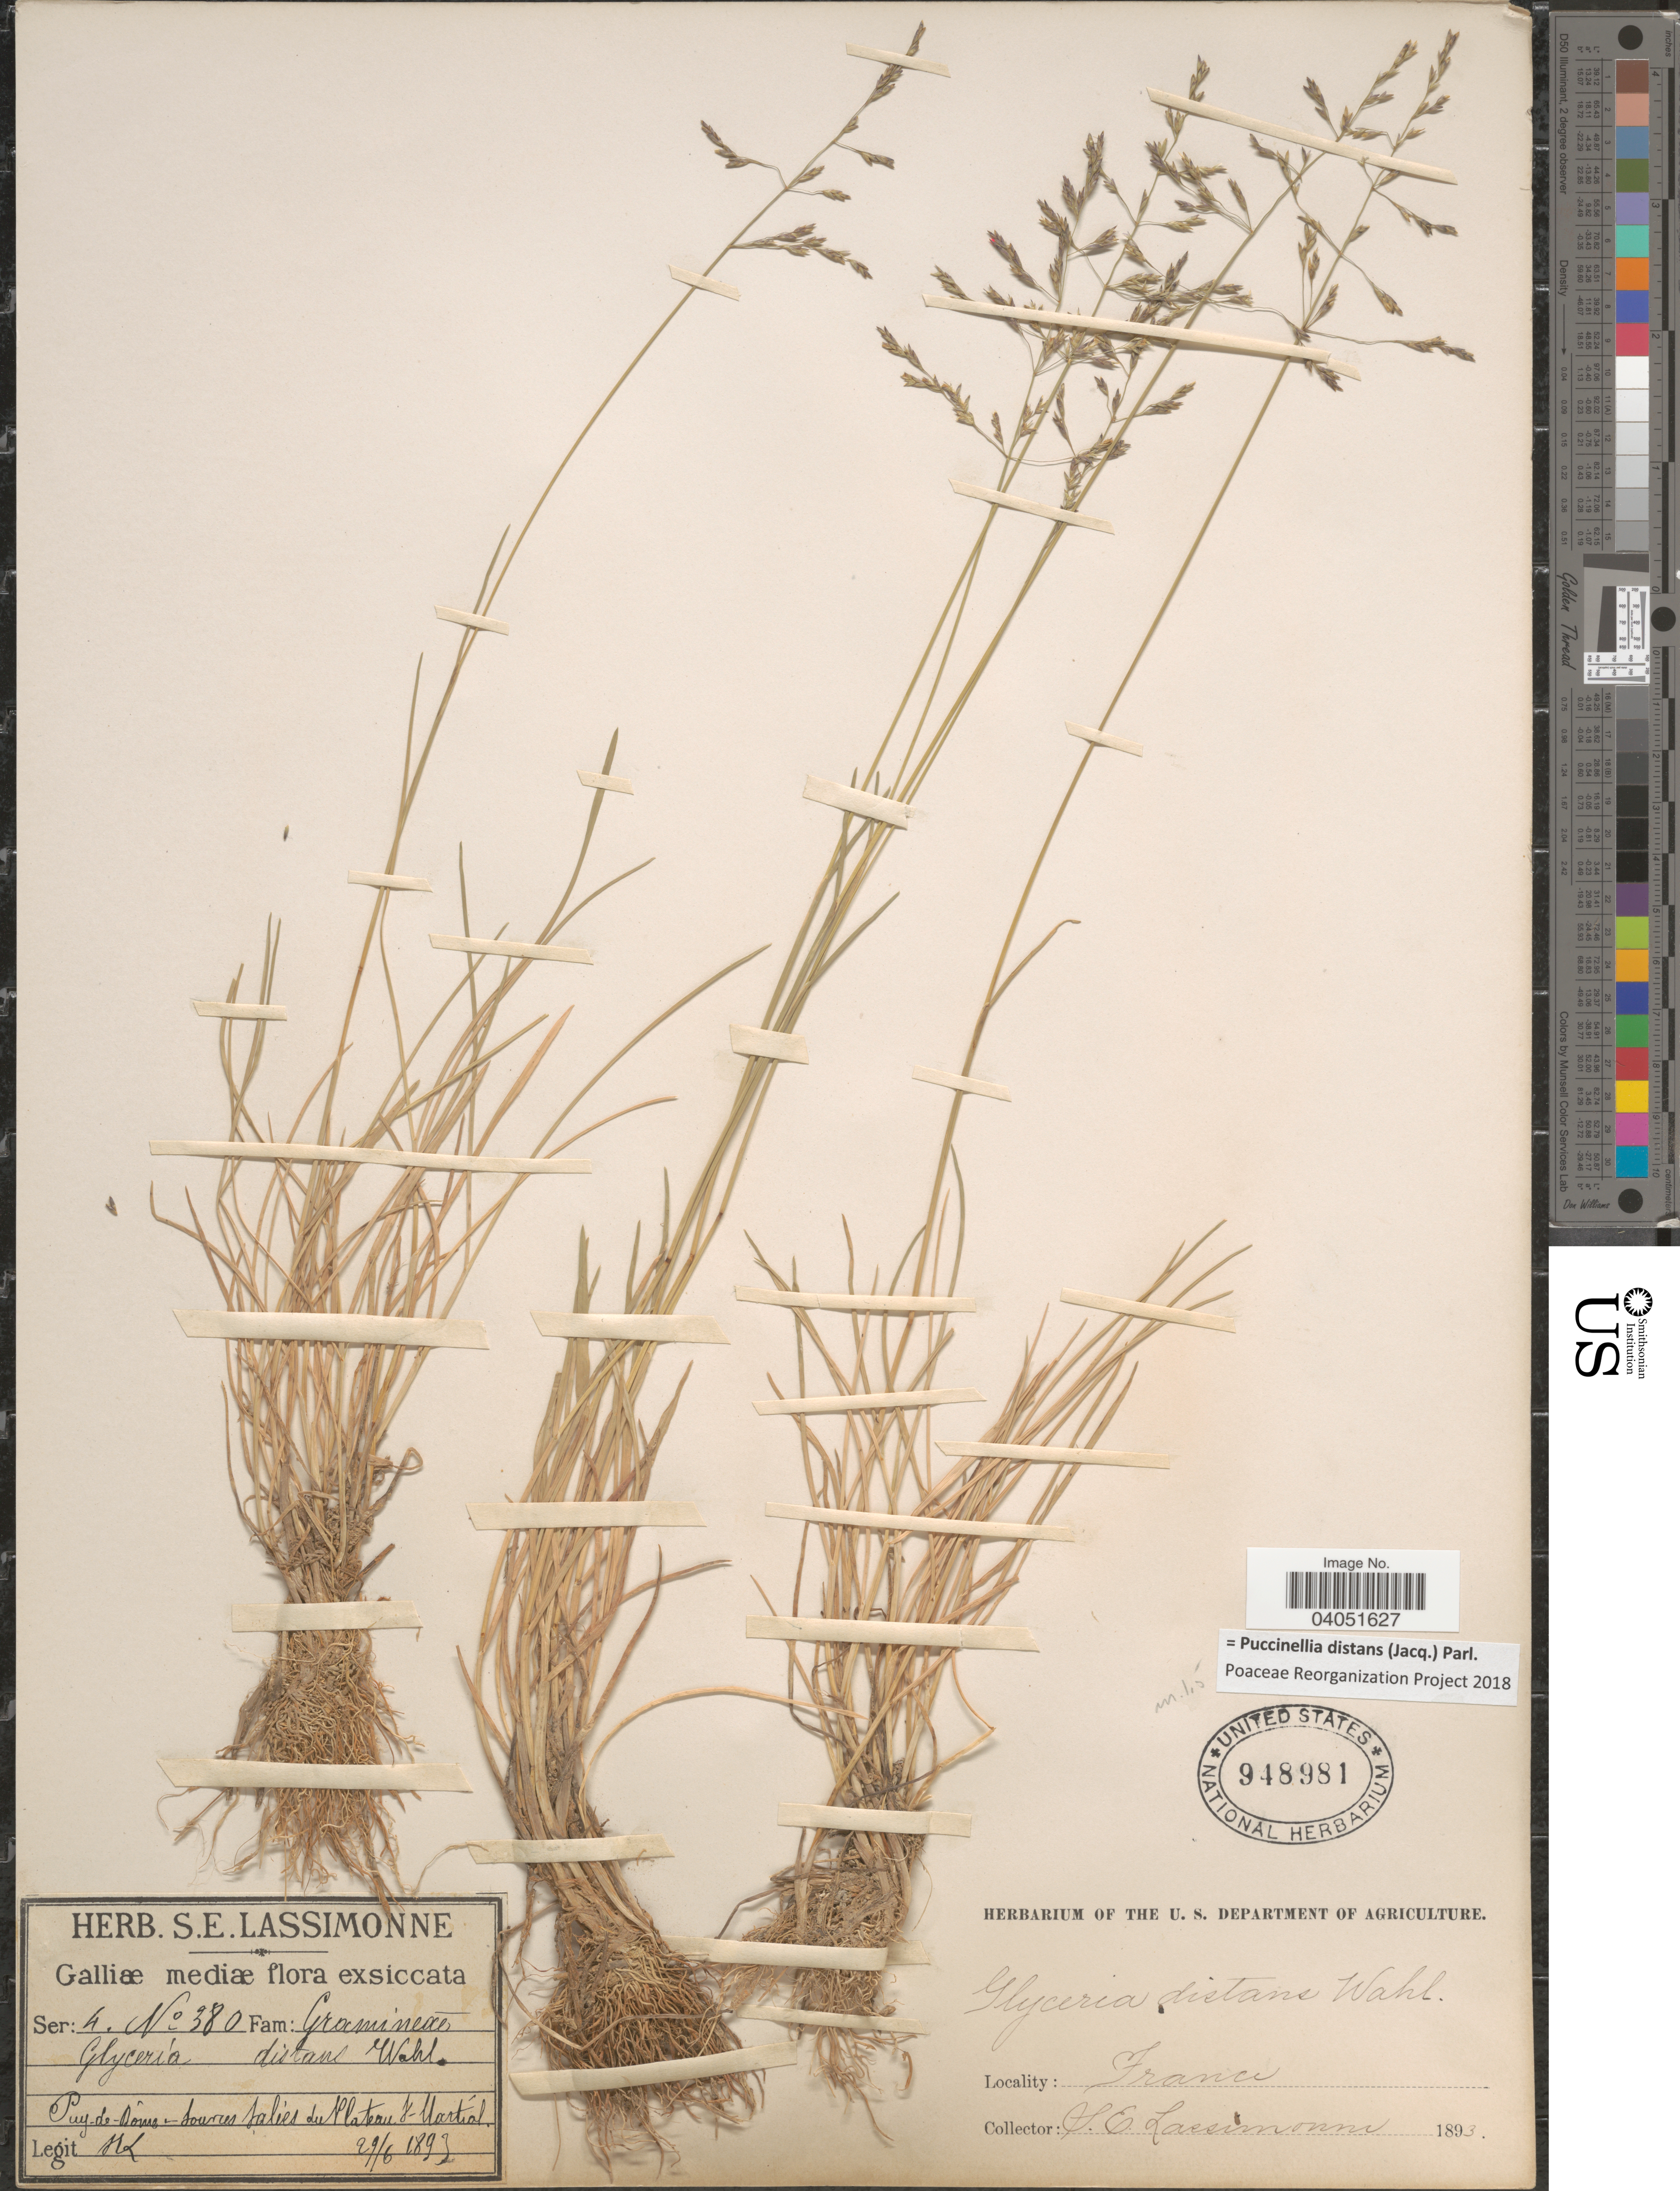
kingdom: Plantae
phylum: Tracheophyta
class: Liliopsida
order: Poales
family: Poaceae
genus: Puccinellia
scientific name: Puccinellia distans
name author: (Jacq.) Parl.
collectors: S. Lassimonne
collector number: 380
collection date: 1893-06-29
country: France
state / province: Auvergne-Rhône-Alpes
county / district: Puy-de-Dôme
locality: Galliæ mediæ. Puy-de-Dôme-Sources Salies du Plateau St.-Martial.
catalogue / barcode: US 948981